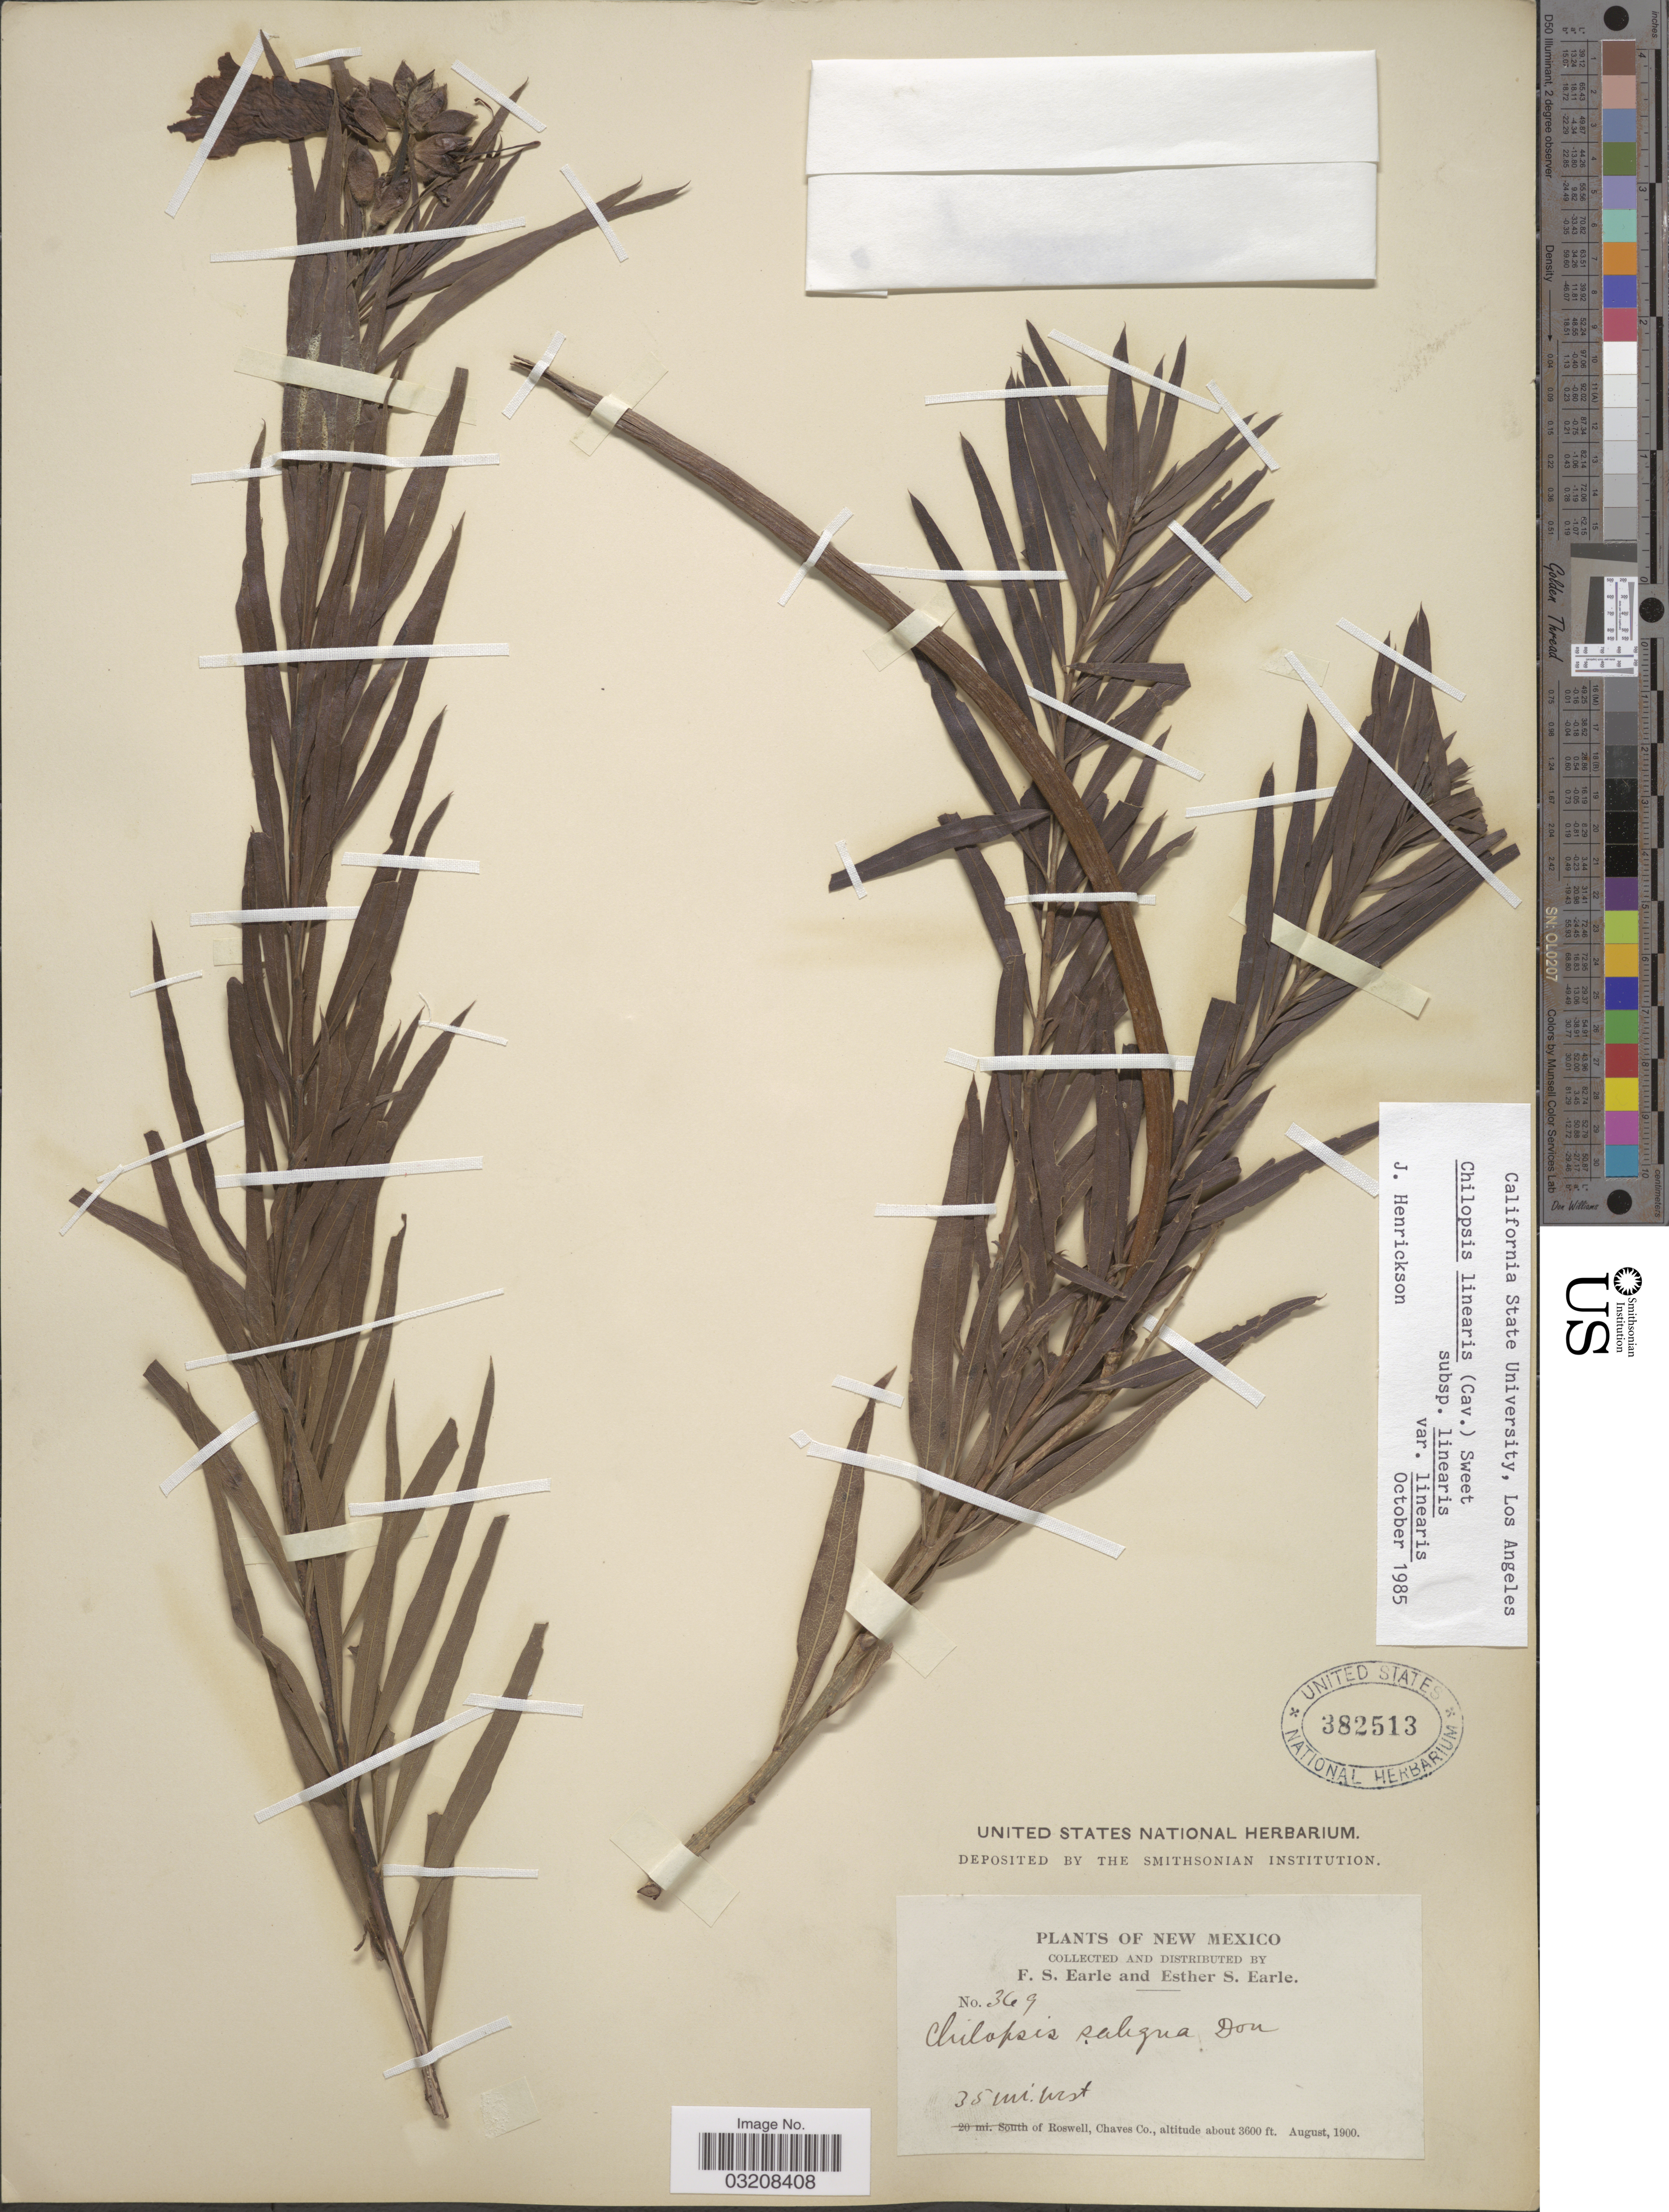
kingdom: Plantae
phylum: Tracheophyta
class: Magnoliopsida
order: Lamiales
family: Bignoniaceae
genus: Chilopsis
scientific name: Chilopsis linearis subsp. linearis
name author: (Cav.) Sweet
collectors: F. S. Earle & E. S. Earle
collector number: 369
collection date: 1900-08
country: United States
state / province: New Mexico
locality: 35 mi. West. of Roswell, Chaves Co.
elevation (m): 1097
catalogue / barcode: US 382513